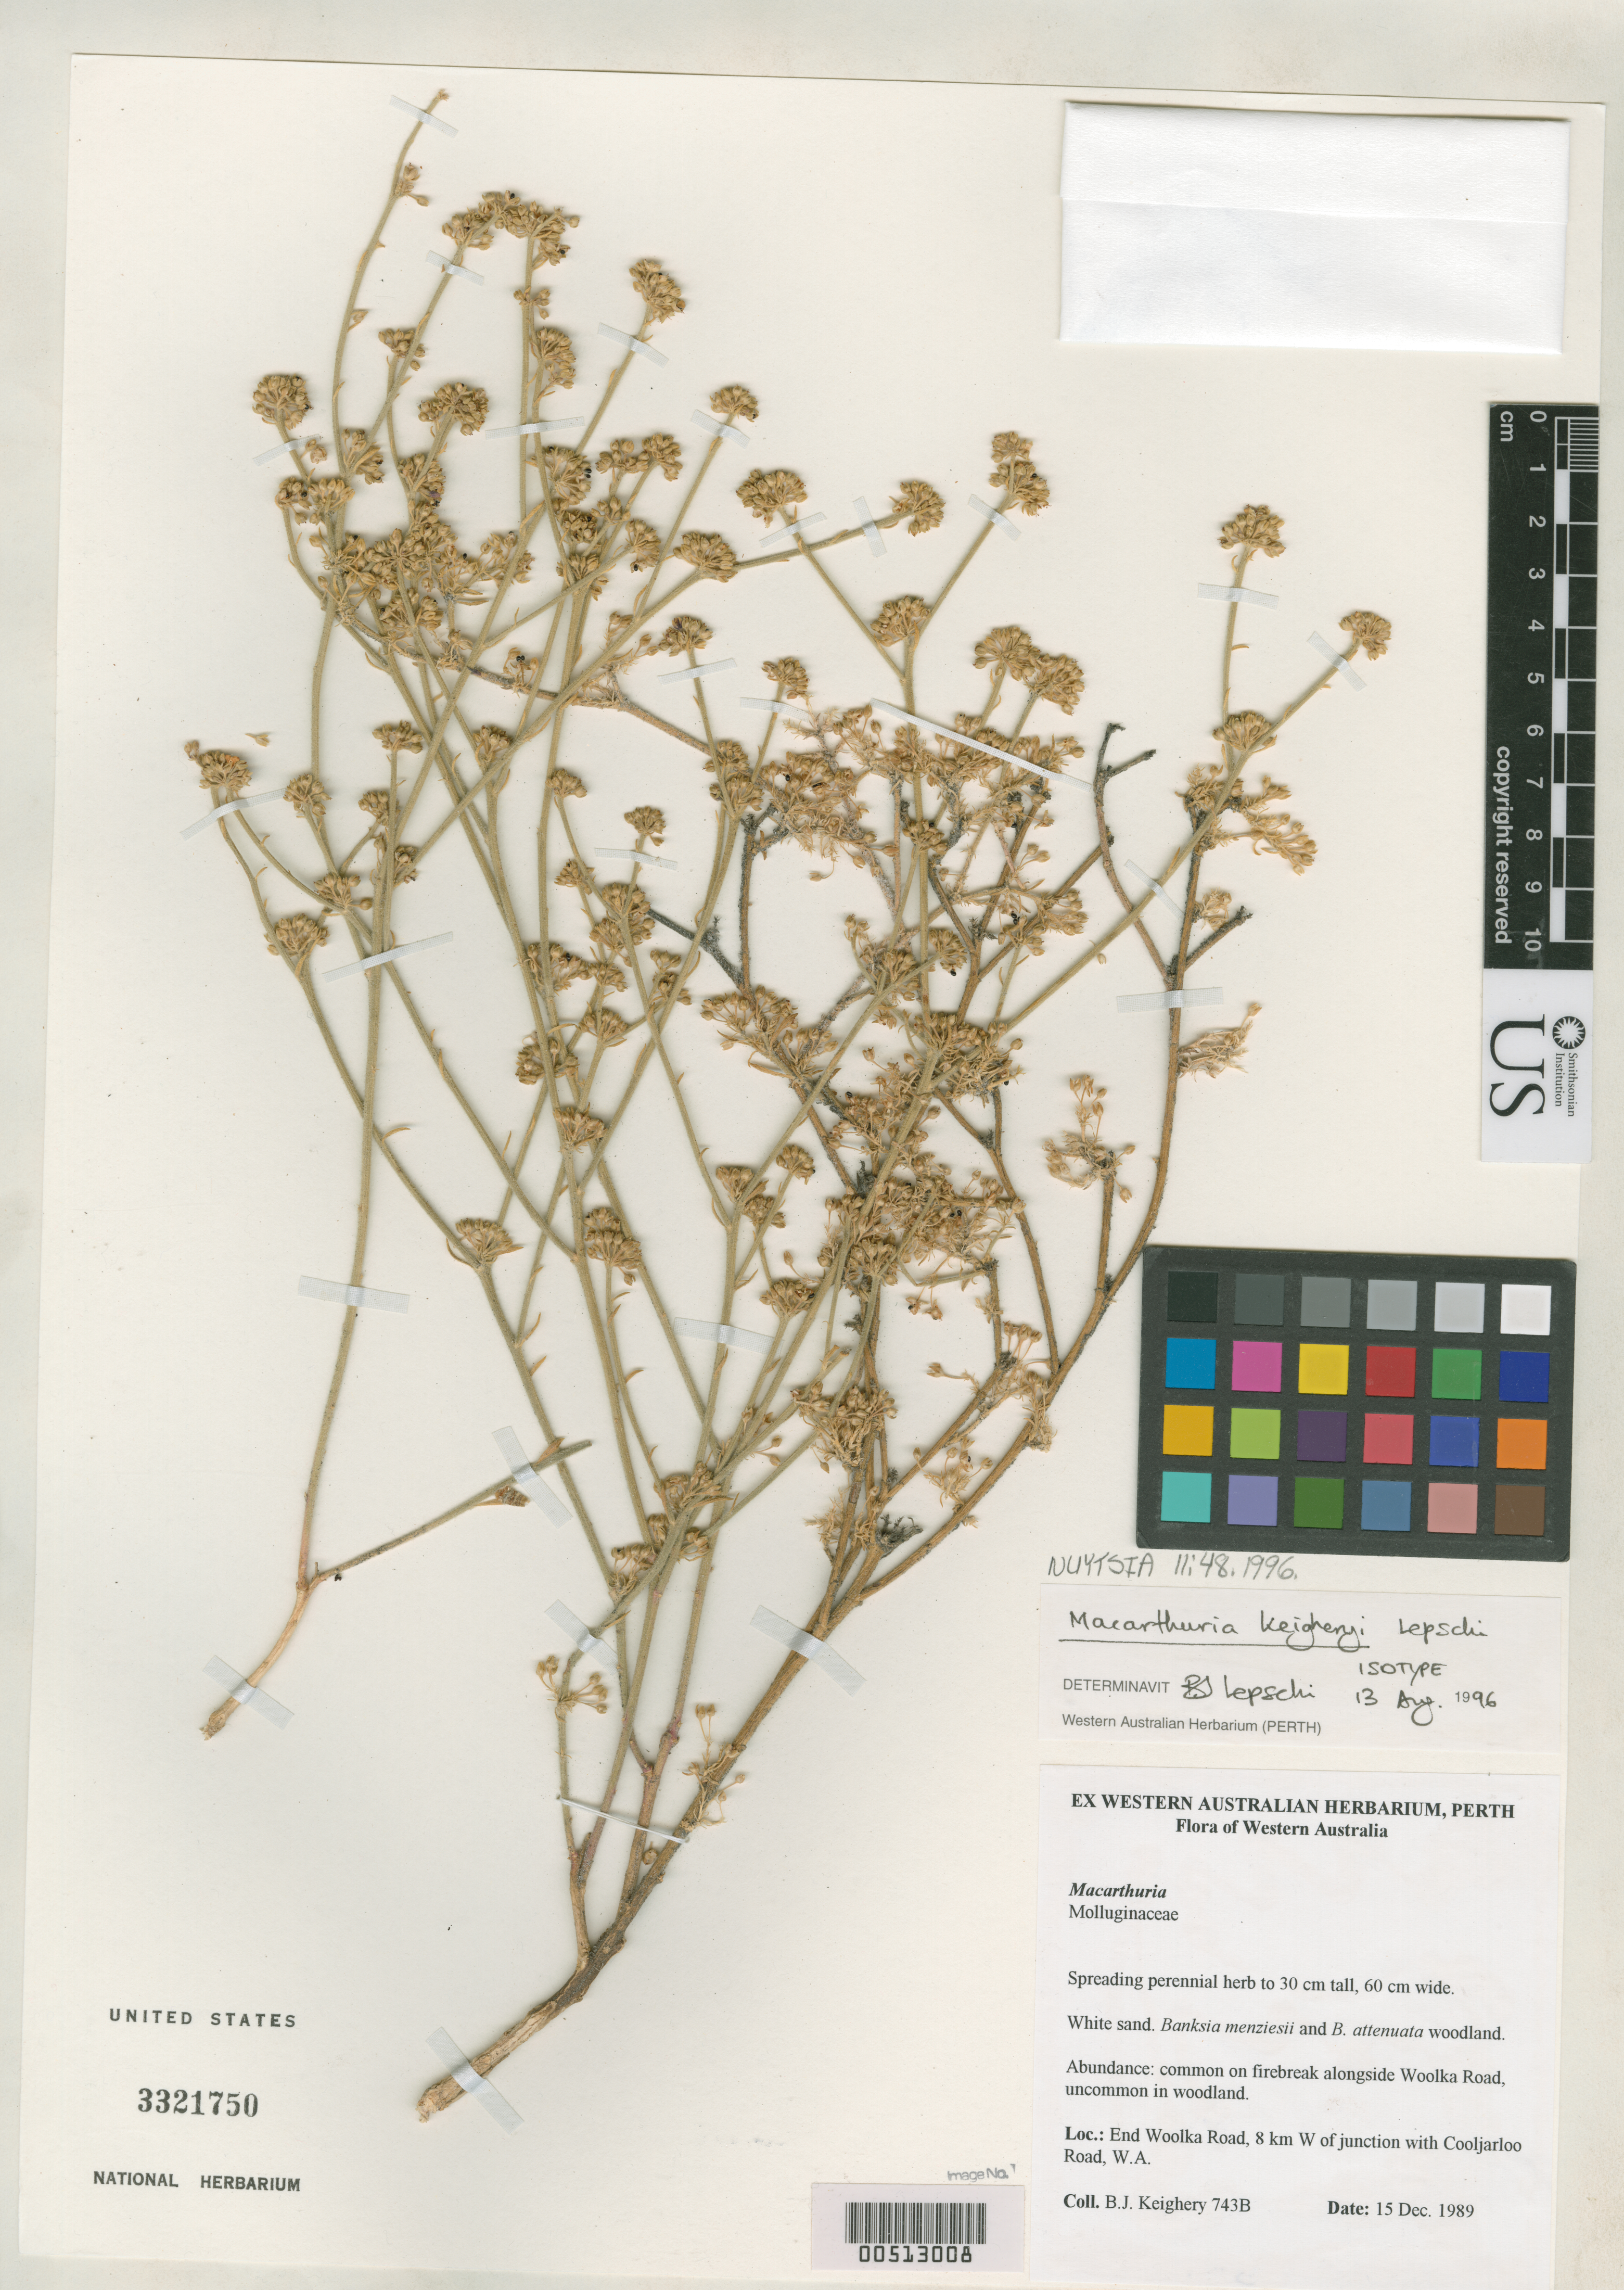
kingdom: Plantae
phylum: Tracheophyta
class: Magnoliopsida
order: Caryophyllales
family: Macarthuriaceae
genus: Macarthuria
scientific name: Macarthuria keigheryi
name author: Lepschi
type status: Isotype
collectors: B. Keighery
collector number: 743 b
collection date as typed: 15 Dec 1989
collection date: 1989-12-15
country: Australia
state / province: Western Australia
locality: End Woolka Road, 8 km W of junction with Cooljarloo Road.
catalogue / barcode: US 3321750